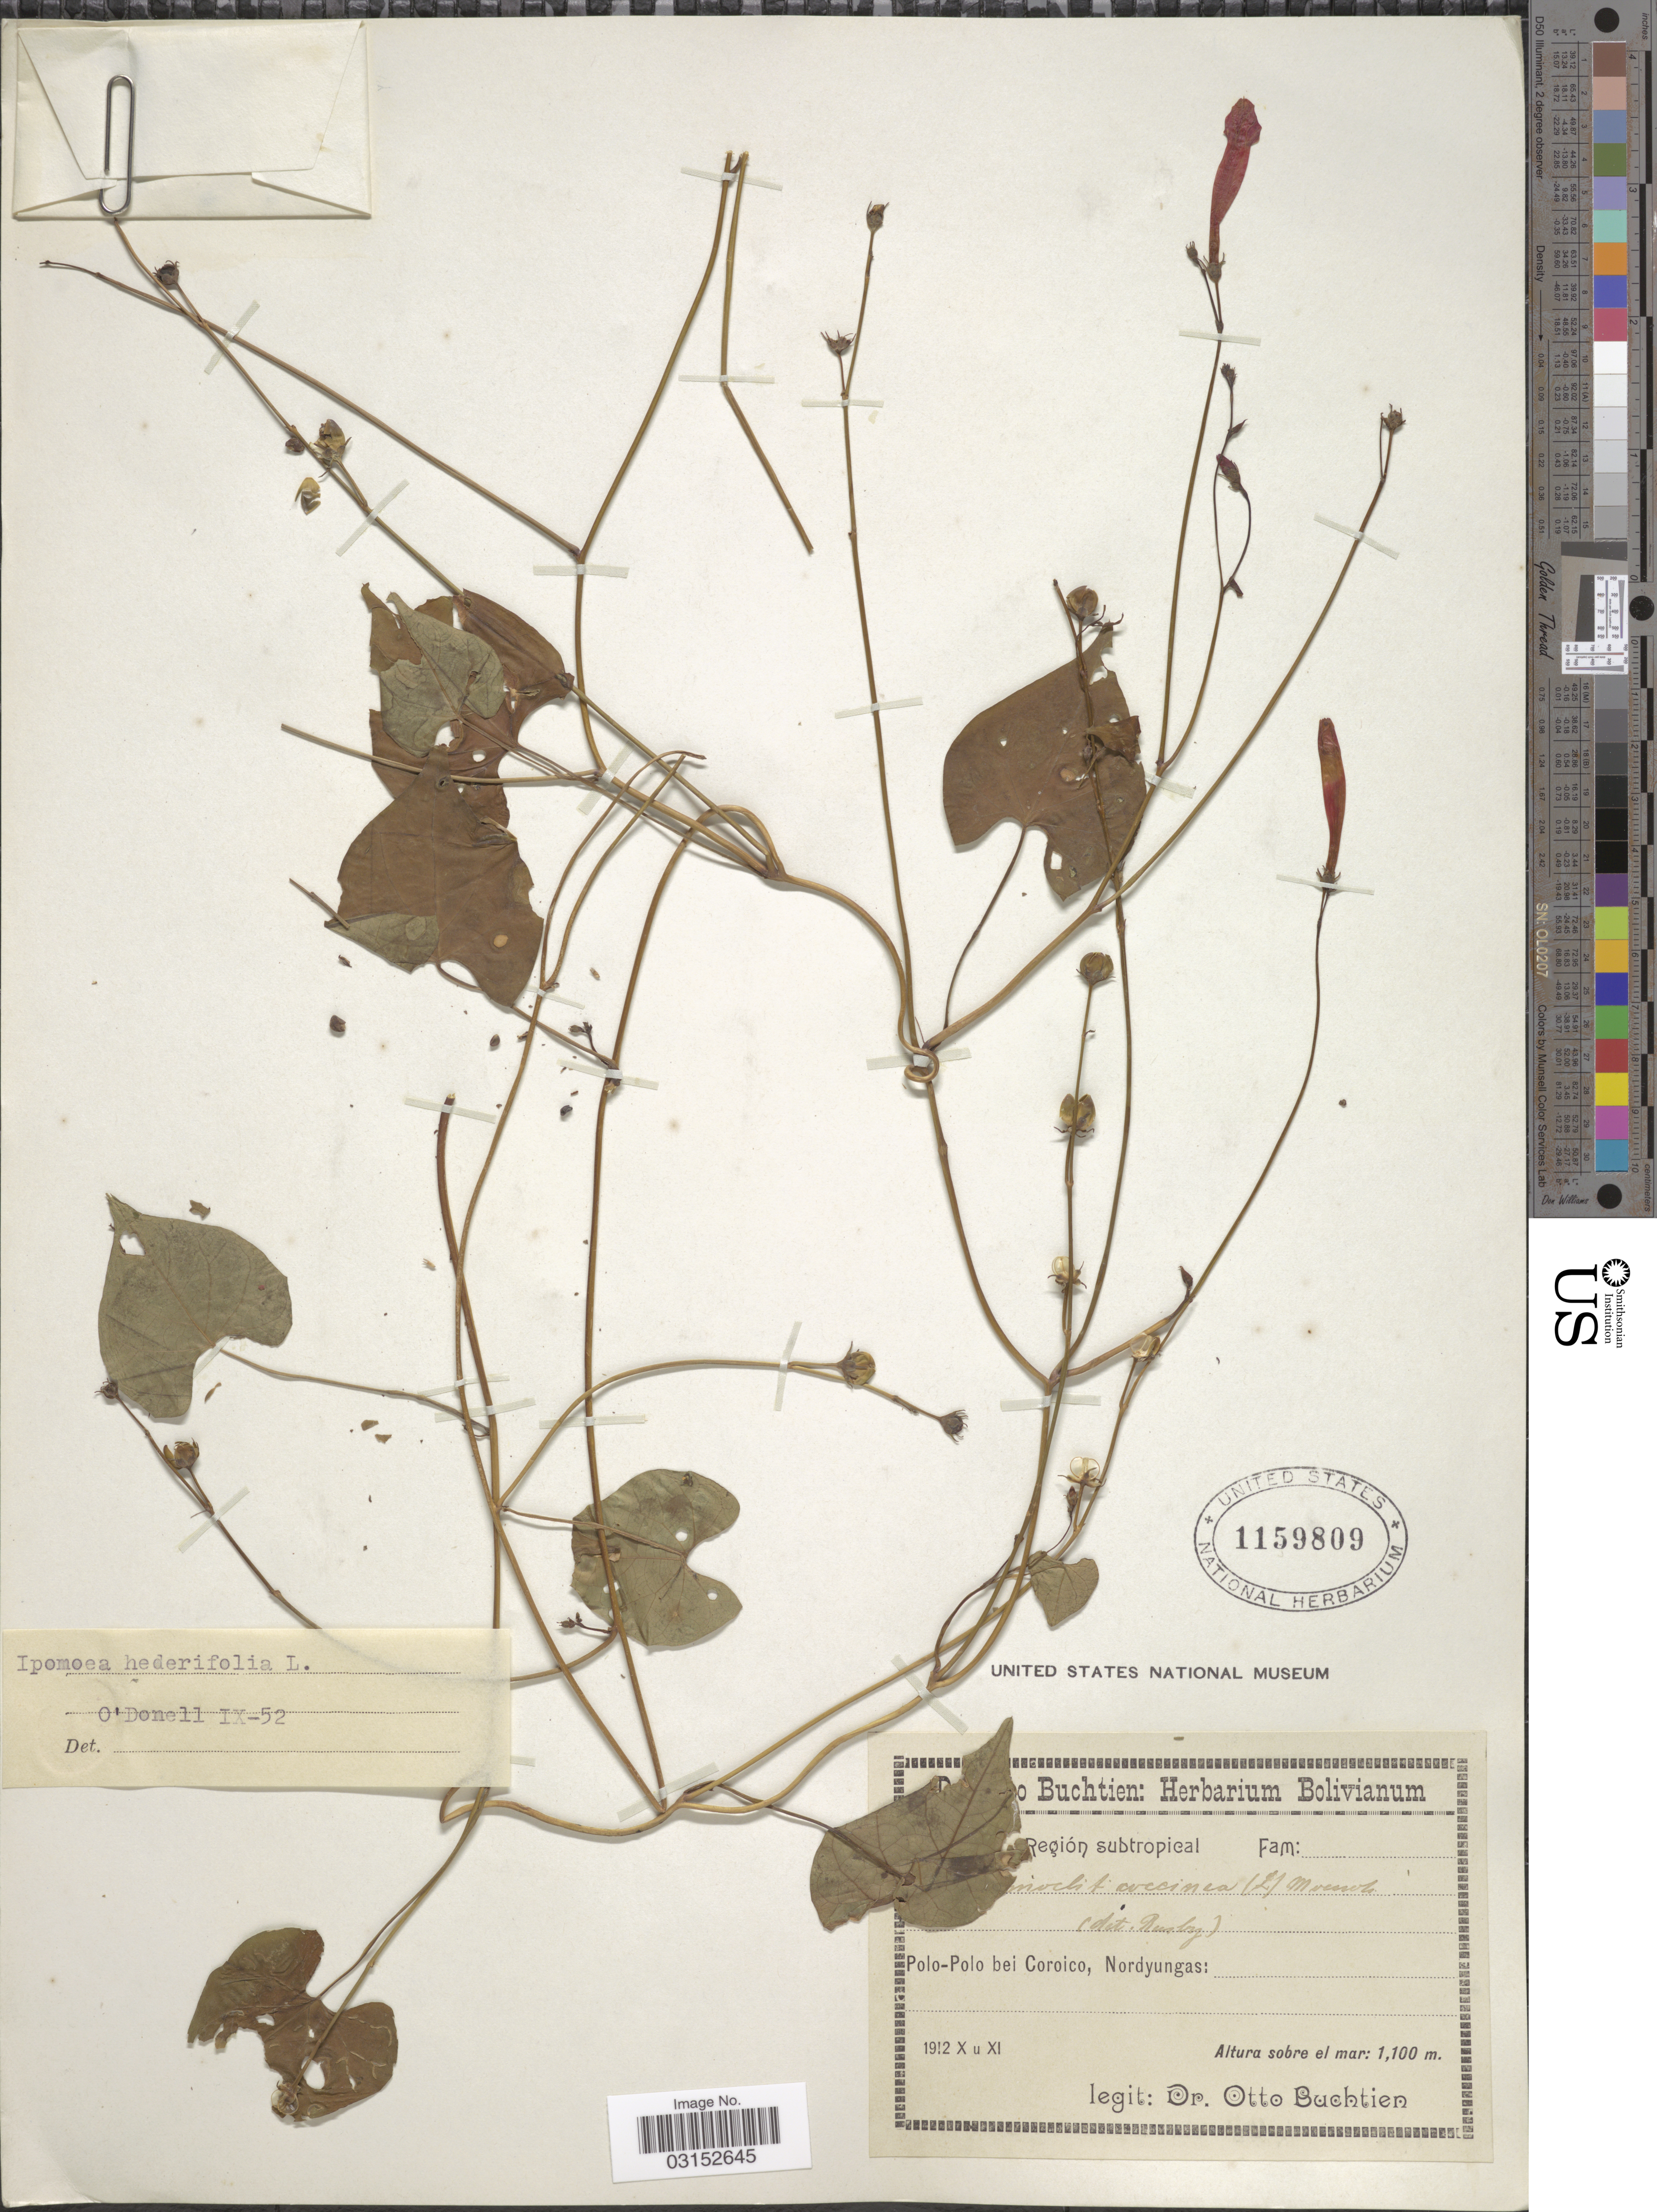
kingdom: Plantae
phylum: Tracheophyta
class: Magnoliopsida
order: Solanales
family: Convolvulaceae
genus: Ipomoea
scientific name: Ipomoea hederifolia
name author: L.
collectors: O. Buchtien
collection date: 1912-10/1912-11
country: Bolivia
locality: Región subtropical, Polo-Polo bei Coroico, Nordyungas.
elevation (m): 1100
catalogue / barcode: US 1159809